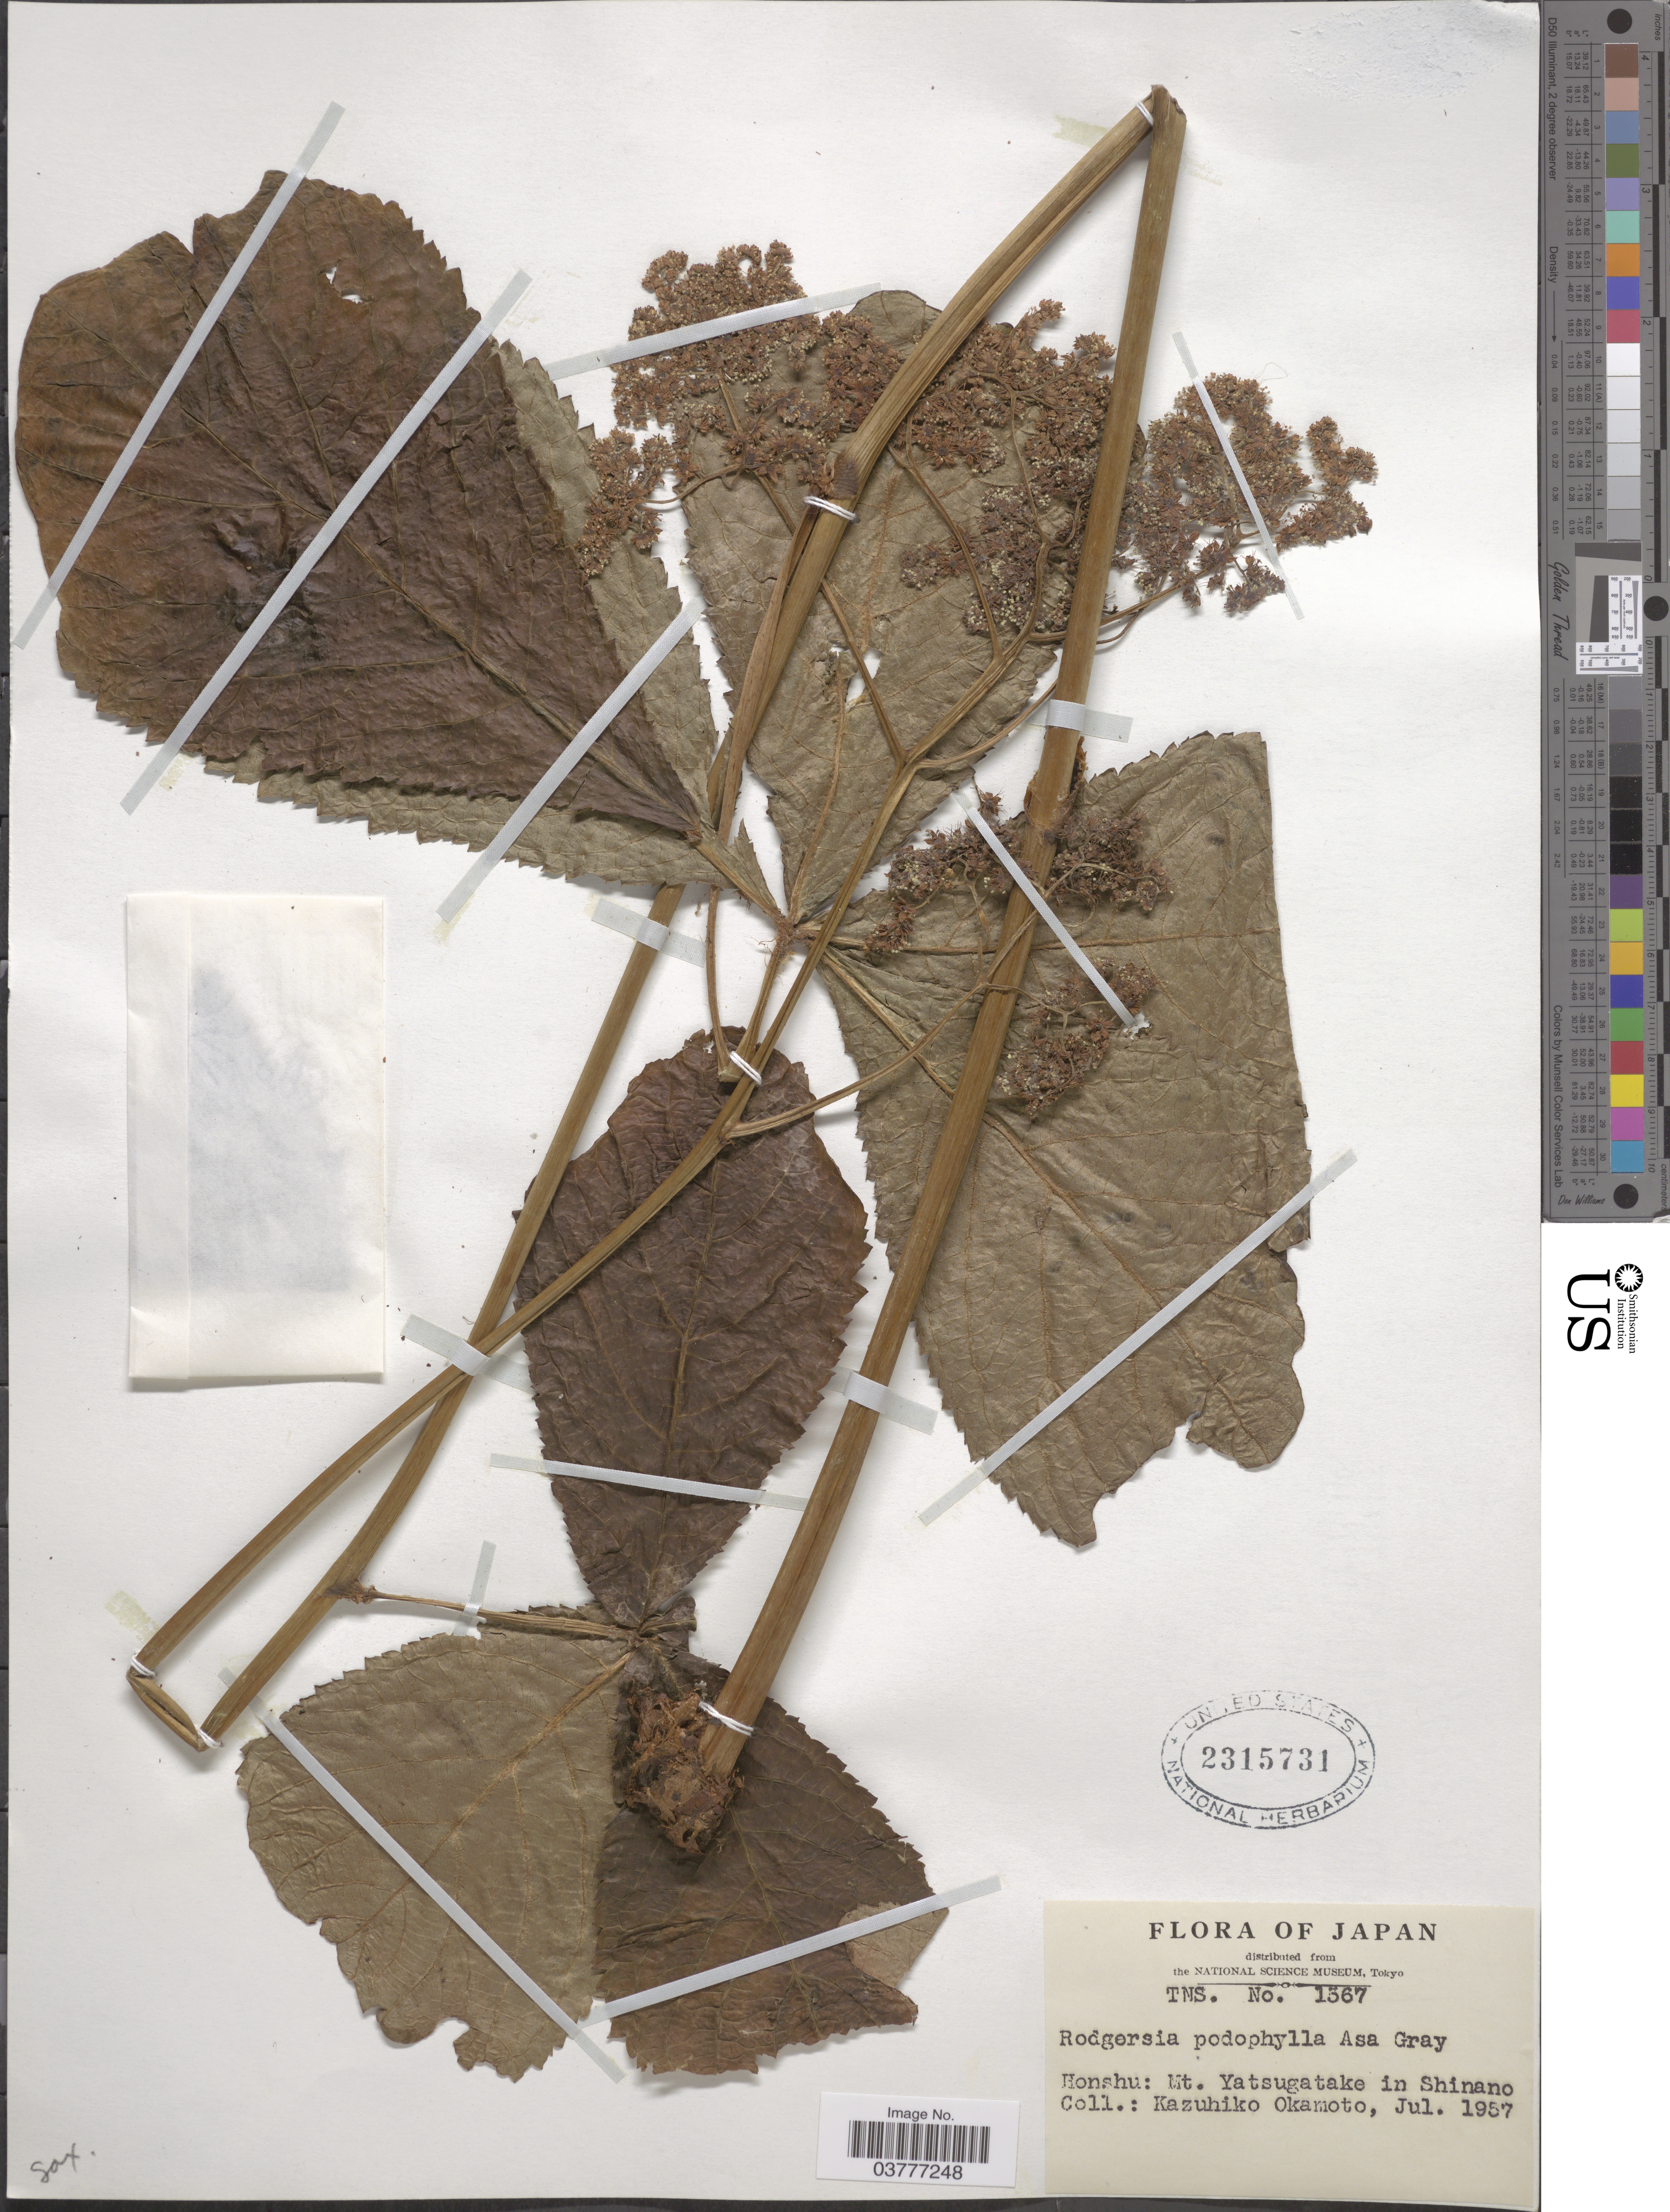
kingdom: Plantae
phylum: Tracheophyta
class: Magnoliopsida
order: Saxifragales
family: Saxifragaceae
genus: Rodgersia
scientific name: Rodgersia podophylla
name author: A. Gray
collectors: K. Okamoto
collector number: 1567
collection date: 1957-07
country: Japan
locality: Honshu: Mt. Yatsugatake in Shinano.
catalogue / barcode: US 2315731